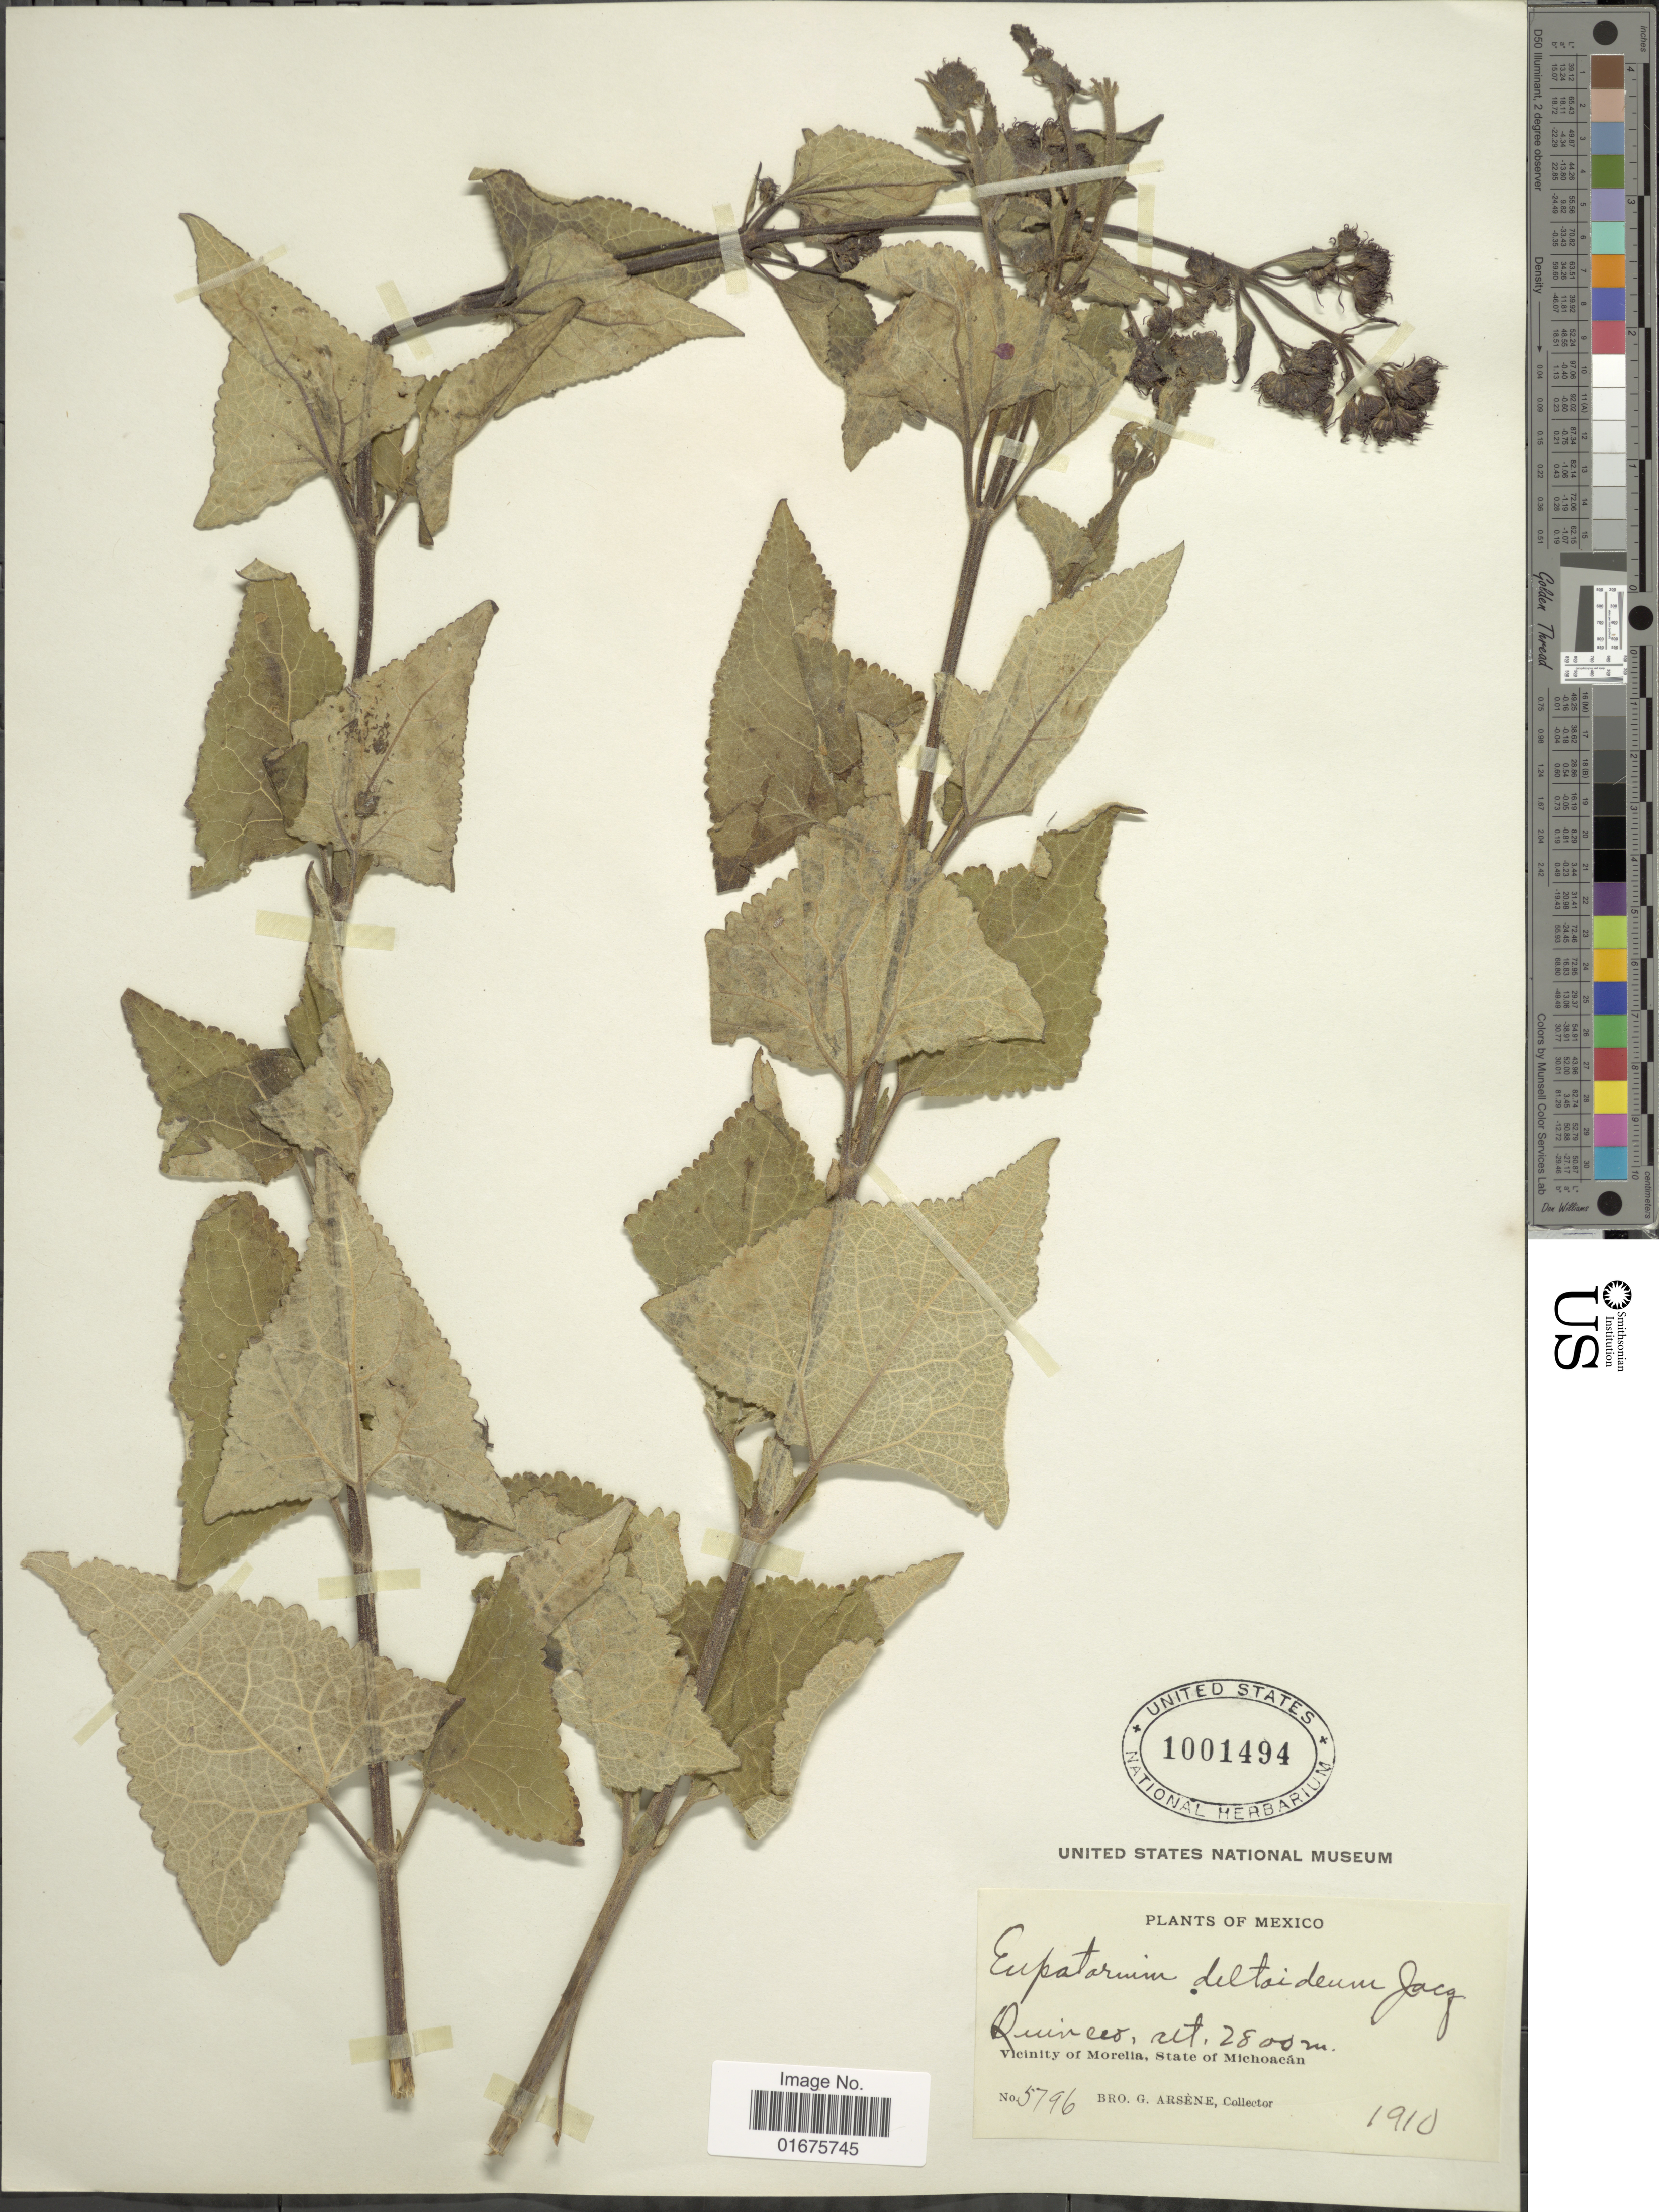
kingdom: Plantae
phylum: Tracheophyta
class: Magnoliopsida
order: Asterales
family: Asteraceae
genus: Ageratina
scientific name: Ageratina deltoidea (Jacq.) H. Rob. & R.M. King, ined.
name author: (Jacq.) H. Rob. & R.M. King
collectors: Bro. G. Arsène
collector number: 5796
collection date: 1910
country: Mexico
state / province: Michoacán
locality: Quinceo, Vicinity of Morelia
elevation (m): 2800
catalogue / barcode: US 1001494